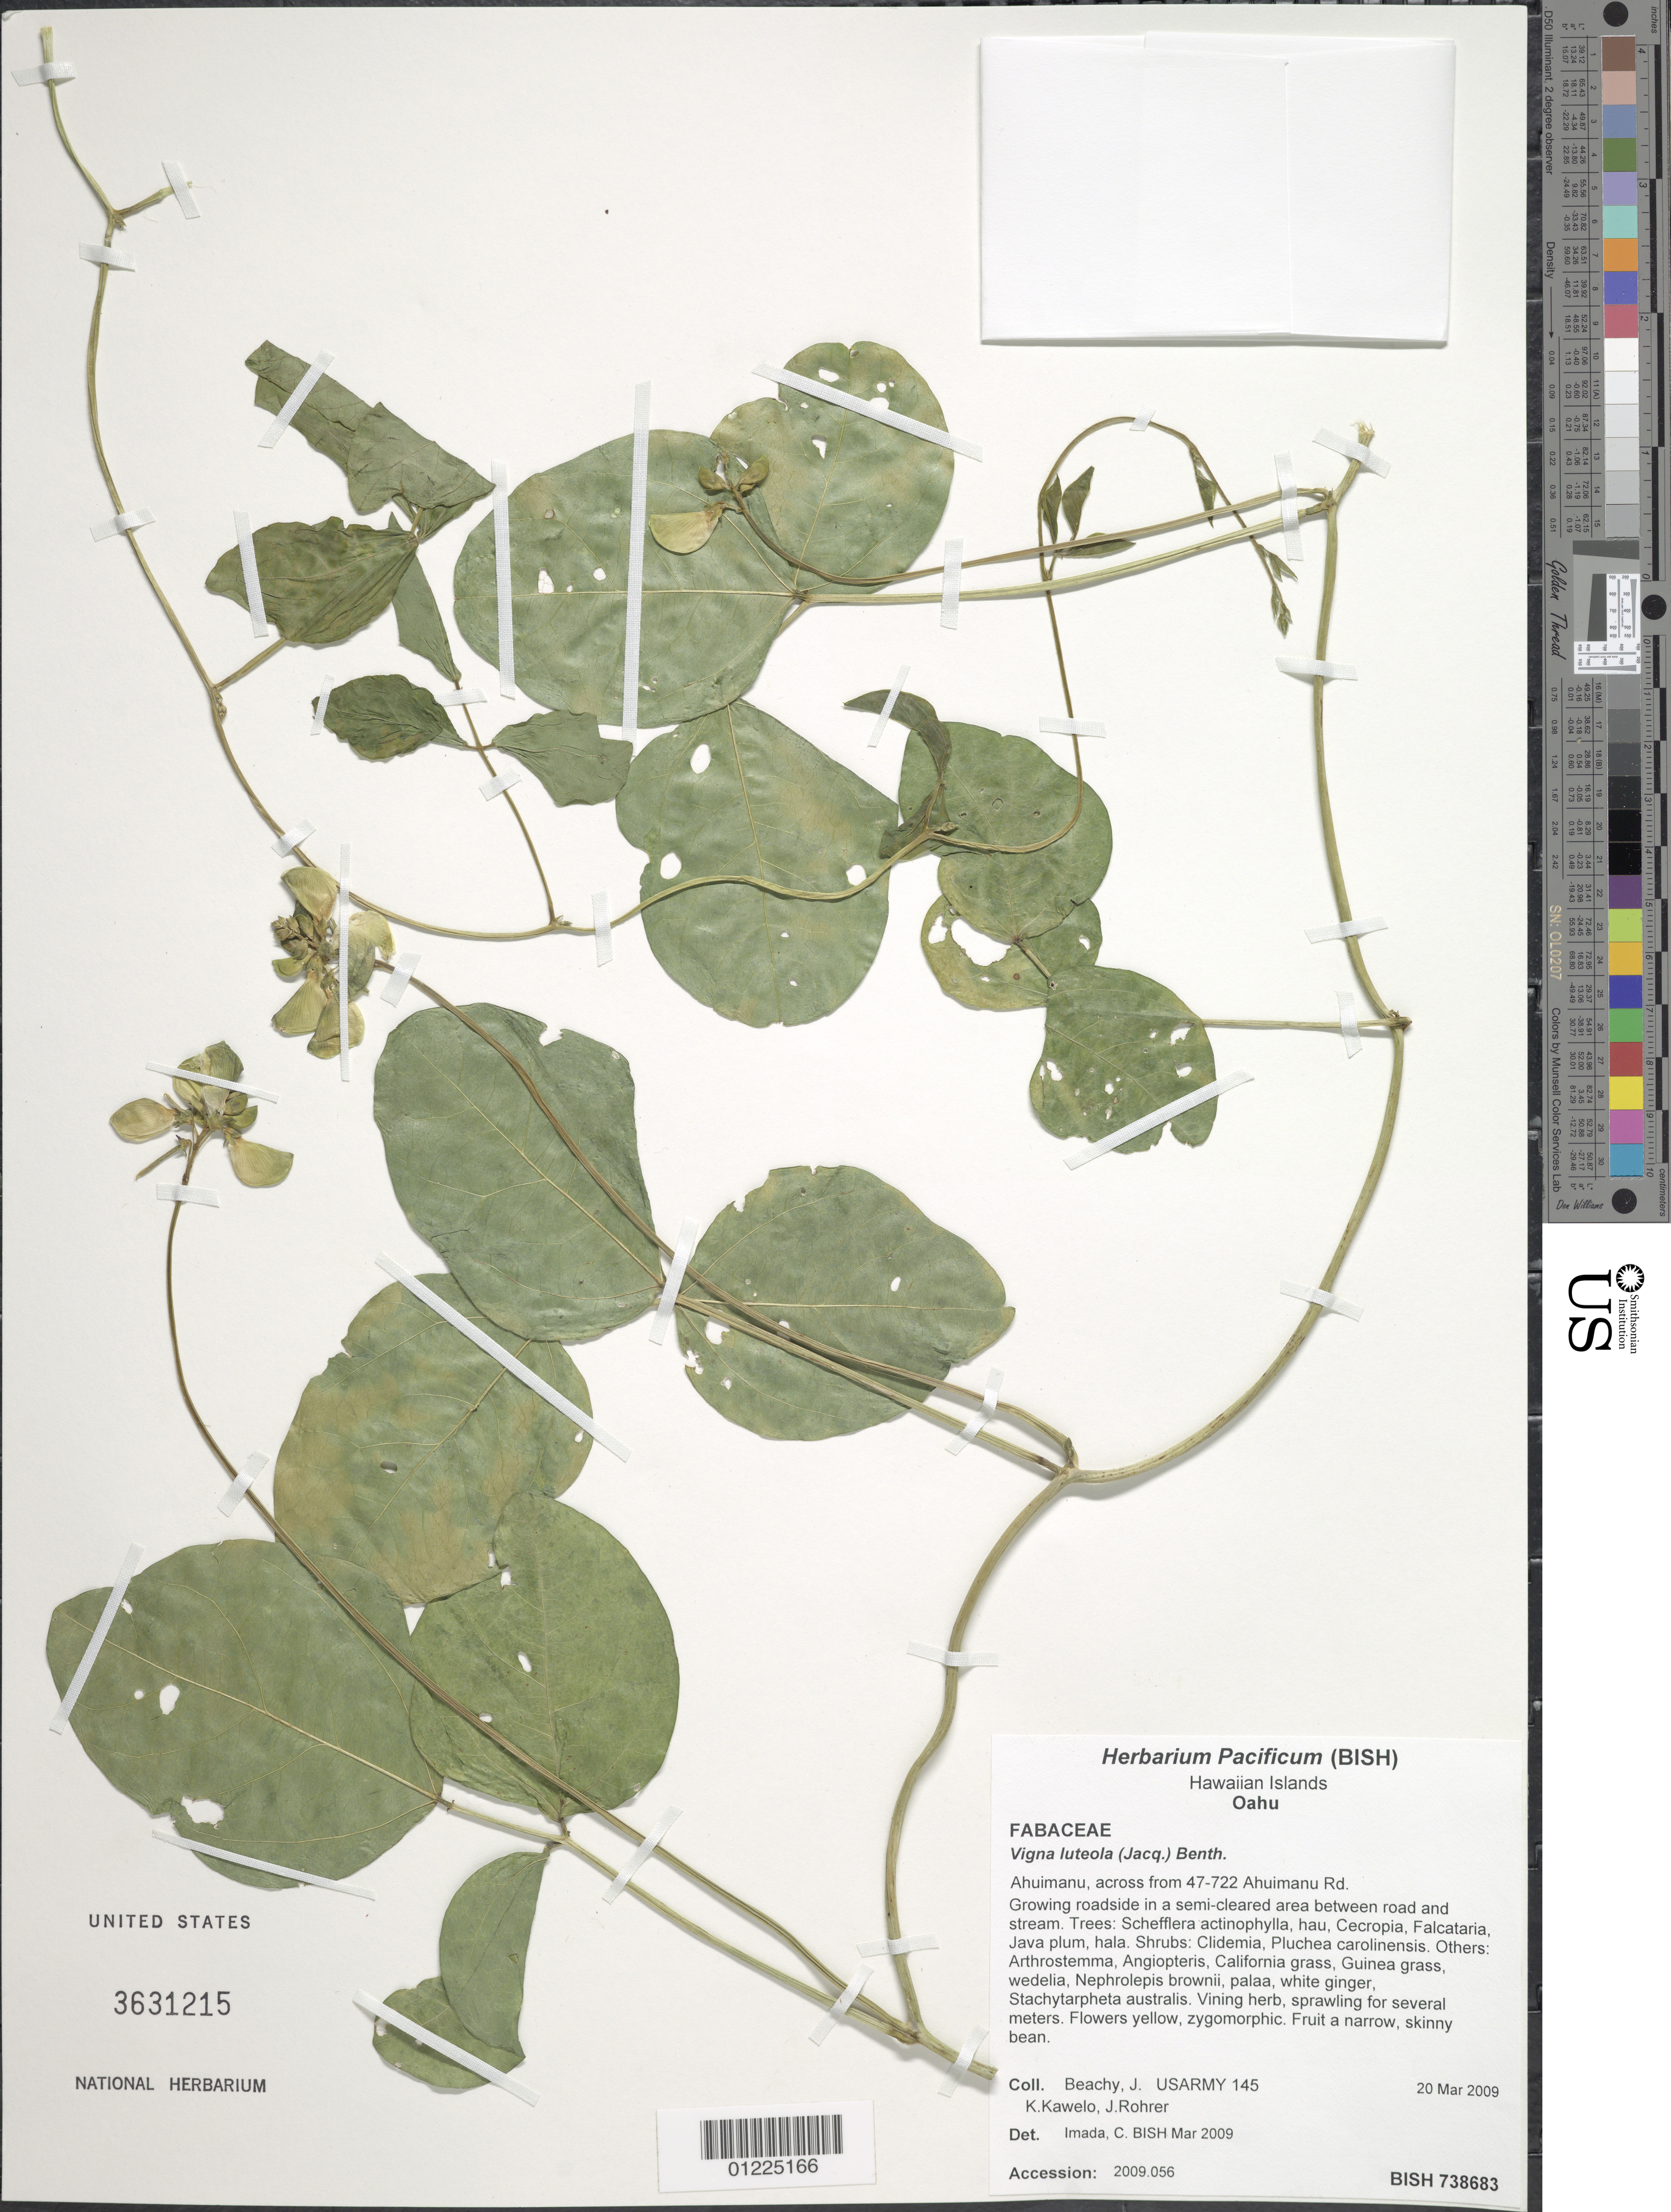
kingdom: Plantae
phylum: Tracheophyta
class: Magnoliopsida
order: Fabales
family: Fabaceae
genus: Vigna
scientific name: Vigna luteola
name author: (Jacq.) Benth.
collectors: J. Beachy, K. Kawelo & J. Rohrer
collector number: USARMY 145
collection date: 2009-03-20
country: United States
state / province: Hawaii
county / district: Honolulu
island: Oahu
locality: Ahuimanu, on driveway at 47-722 Ahuimanu Rd.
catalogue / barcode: US 3631215